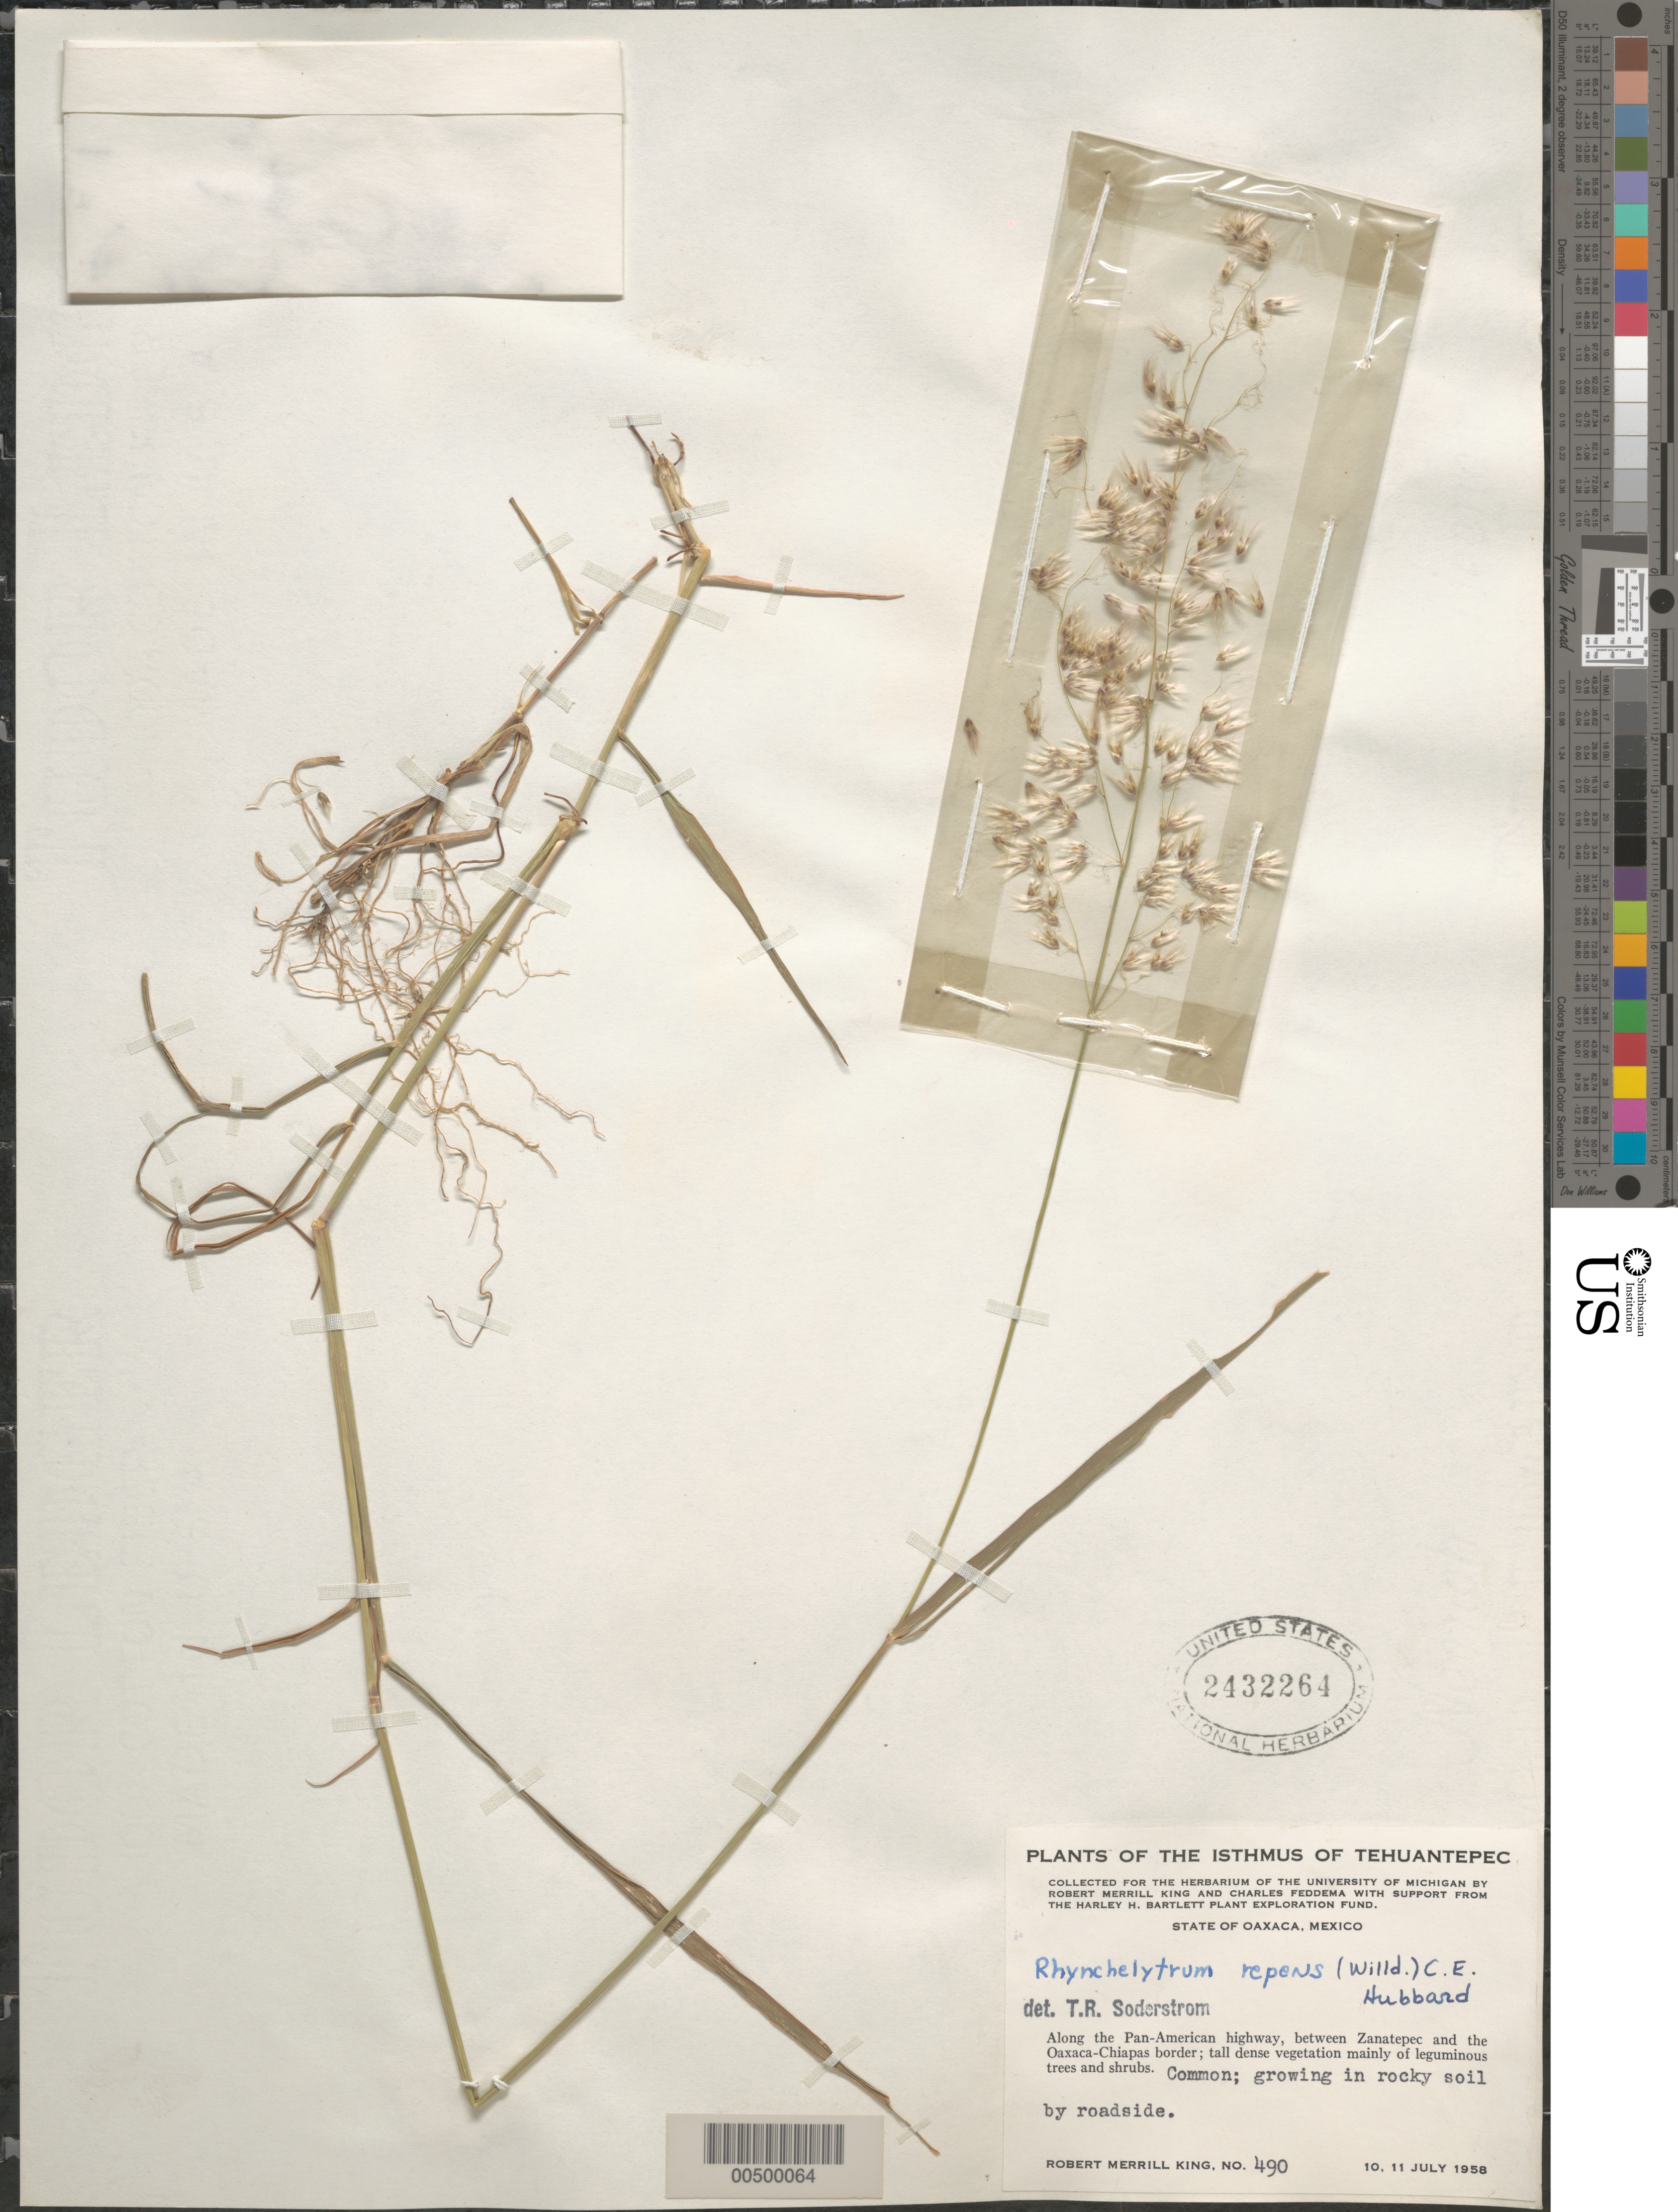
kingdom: Plantae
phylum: Tracheophyta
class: Liliopsida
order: Poales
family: Poaceae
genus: Rhynchelytrum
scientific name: Rhynchelytrum repens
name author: (Willd.) C.E. Hubb.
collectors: R. M. King & C. Feddema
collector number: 490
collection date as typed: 10 Jul 1958 to 11 Jul 1958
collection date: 1958-07-10/1958-07-11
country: Mexico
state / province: Oaxaca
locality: Along the Pan-American hwy, between Zanatepec & the Oaxaca-Chiapas border, Isthmus of Tehuantepec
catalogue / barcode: US 2432264